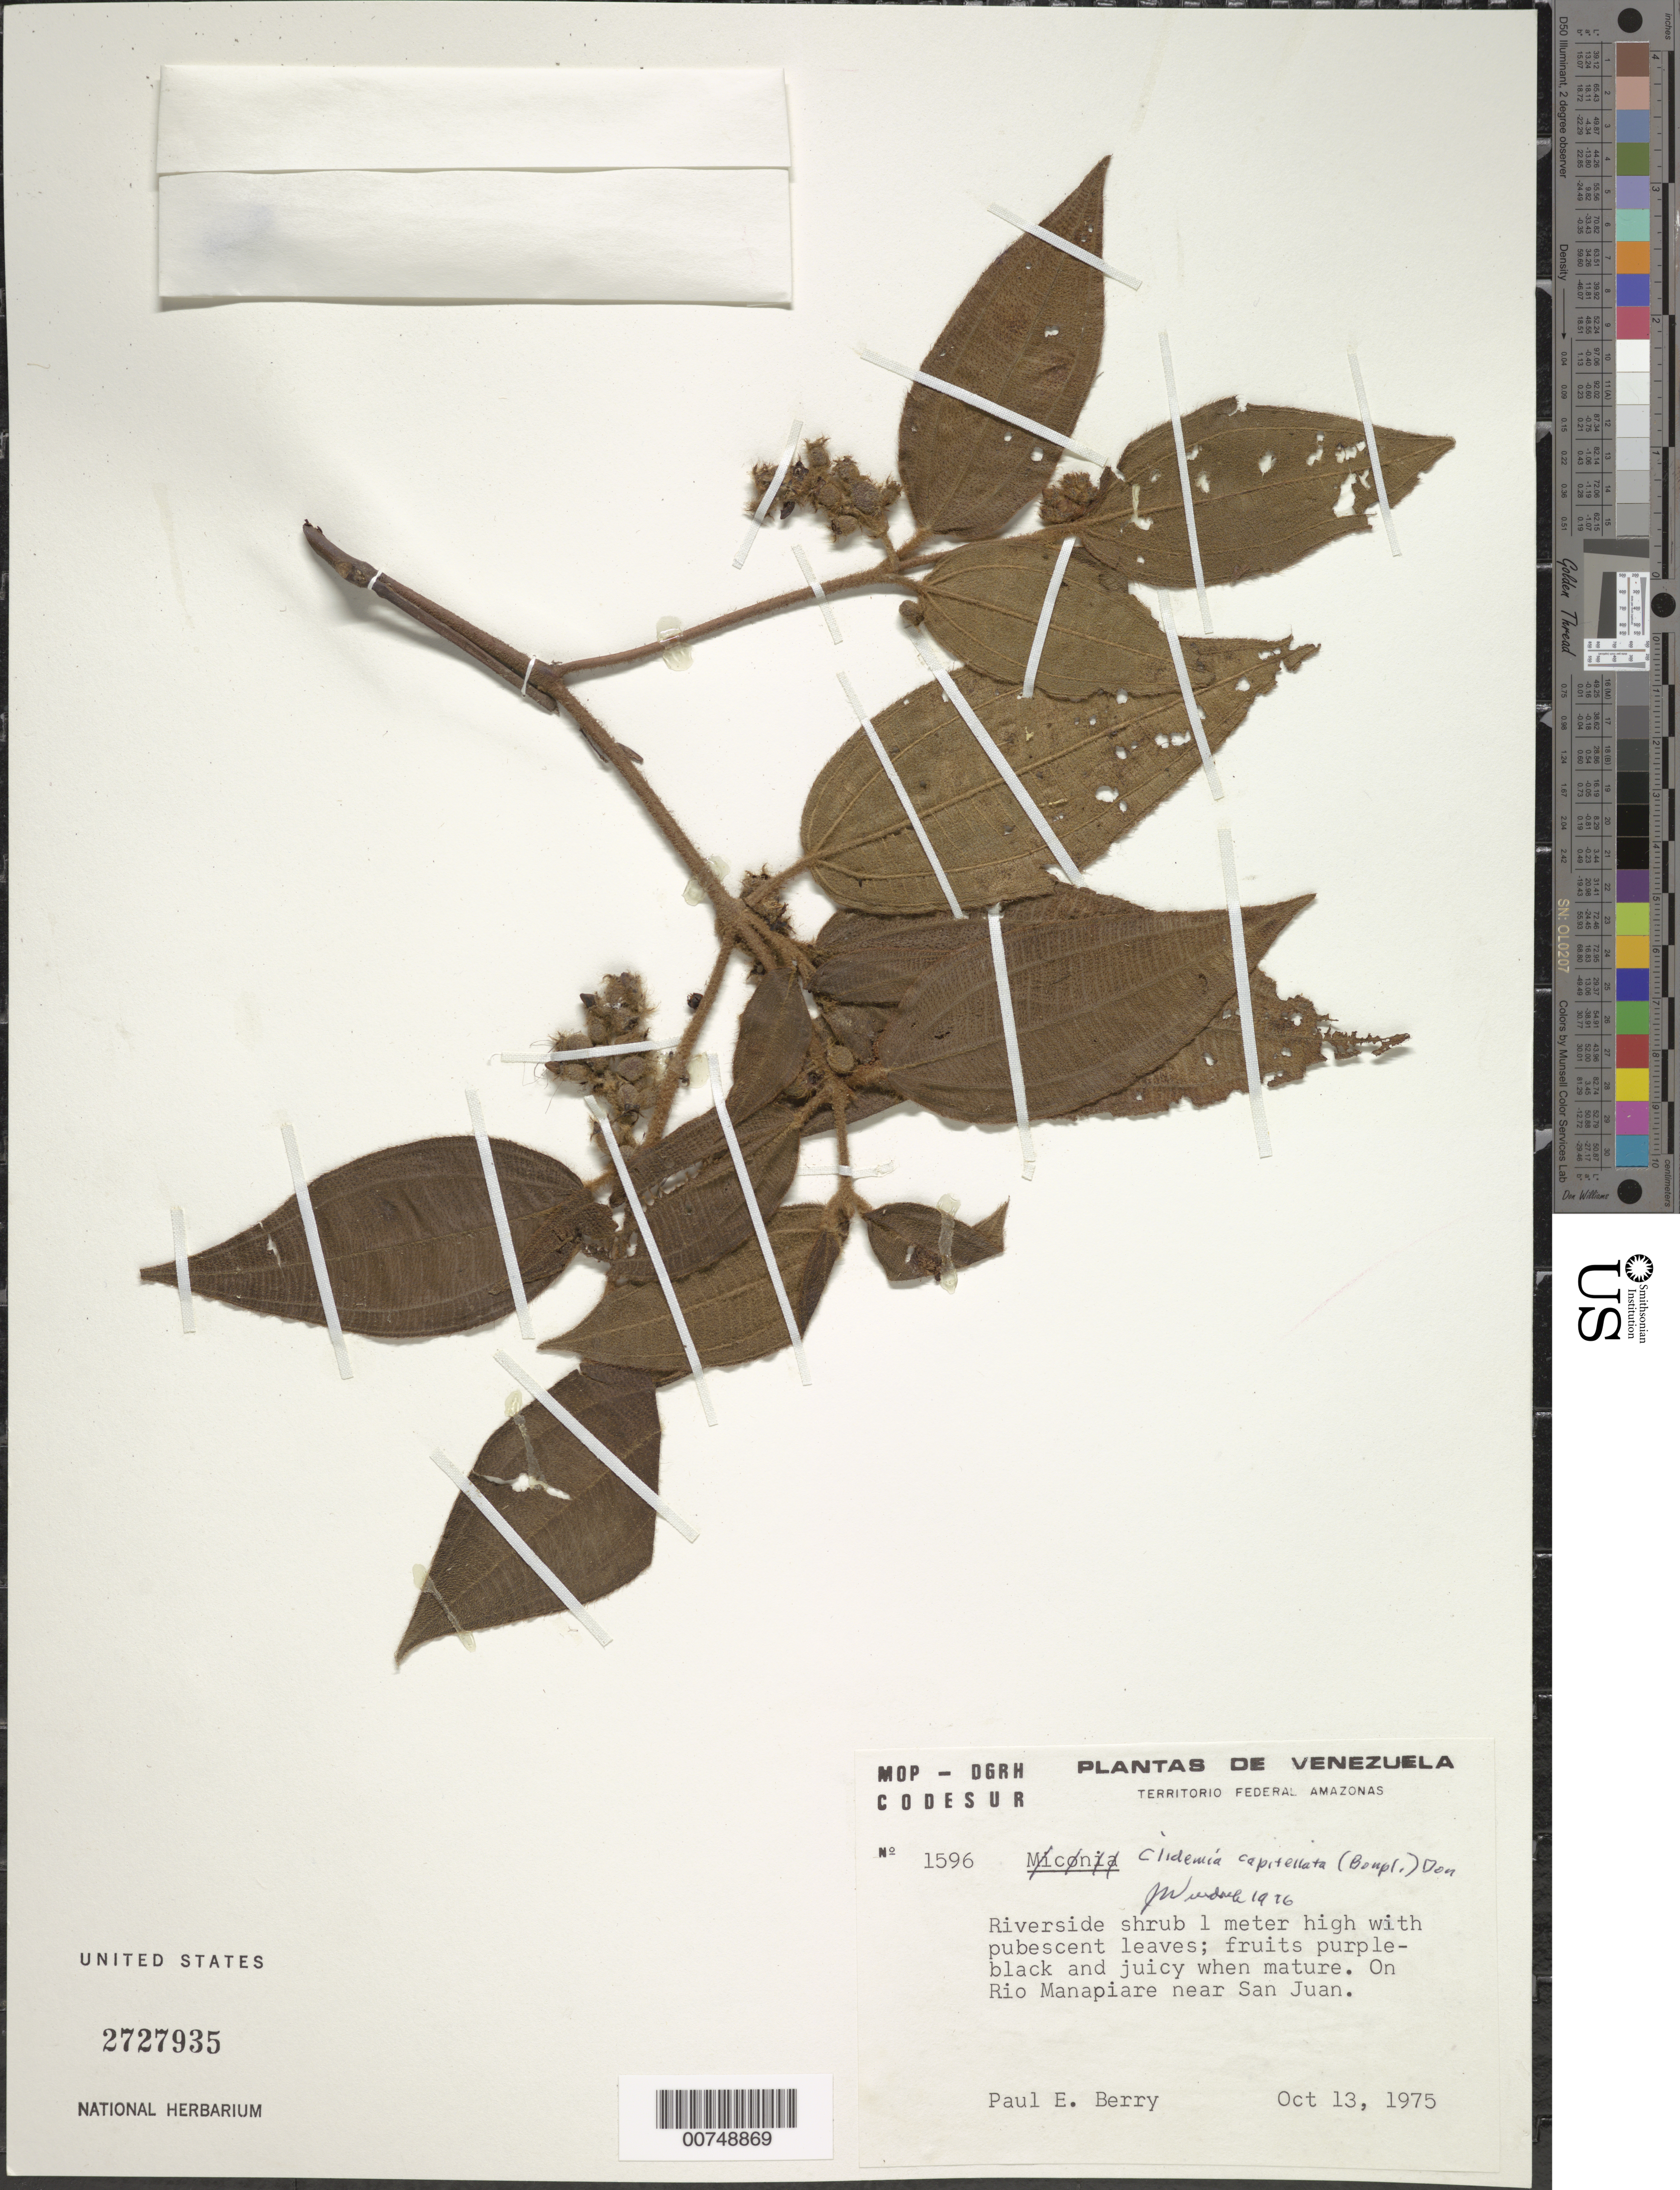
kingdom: Plantae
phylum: Tracheophyta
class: Magnoliopsida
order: Myrtales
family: Melastomataceae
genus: Clidemia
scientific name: Clidemia capitellata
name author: (Bonpl.) D. Don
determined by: Wurdack, John J., (US), US (UNITED STATES)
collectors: P. E. Berry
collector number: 1596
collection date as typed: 13-Oct-75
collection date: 1975-10-13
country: Venezuela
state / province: Amazonas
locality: Río Manapiare, near San Juan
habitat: Riverside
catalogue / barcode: US 2727935